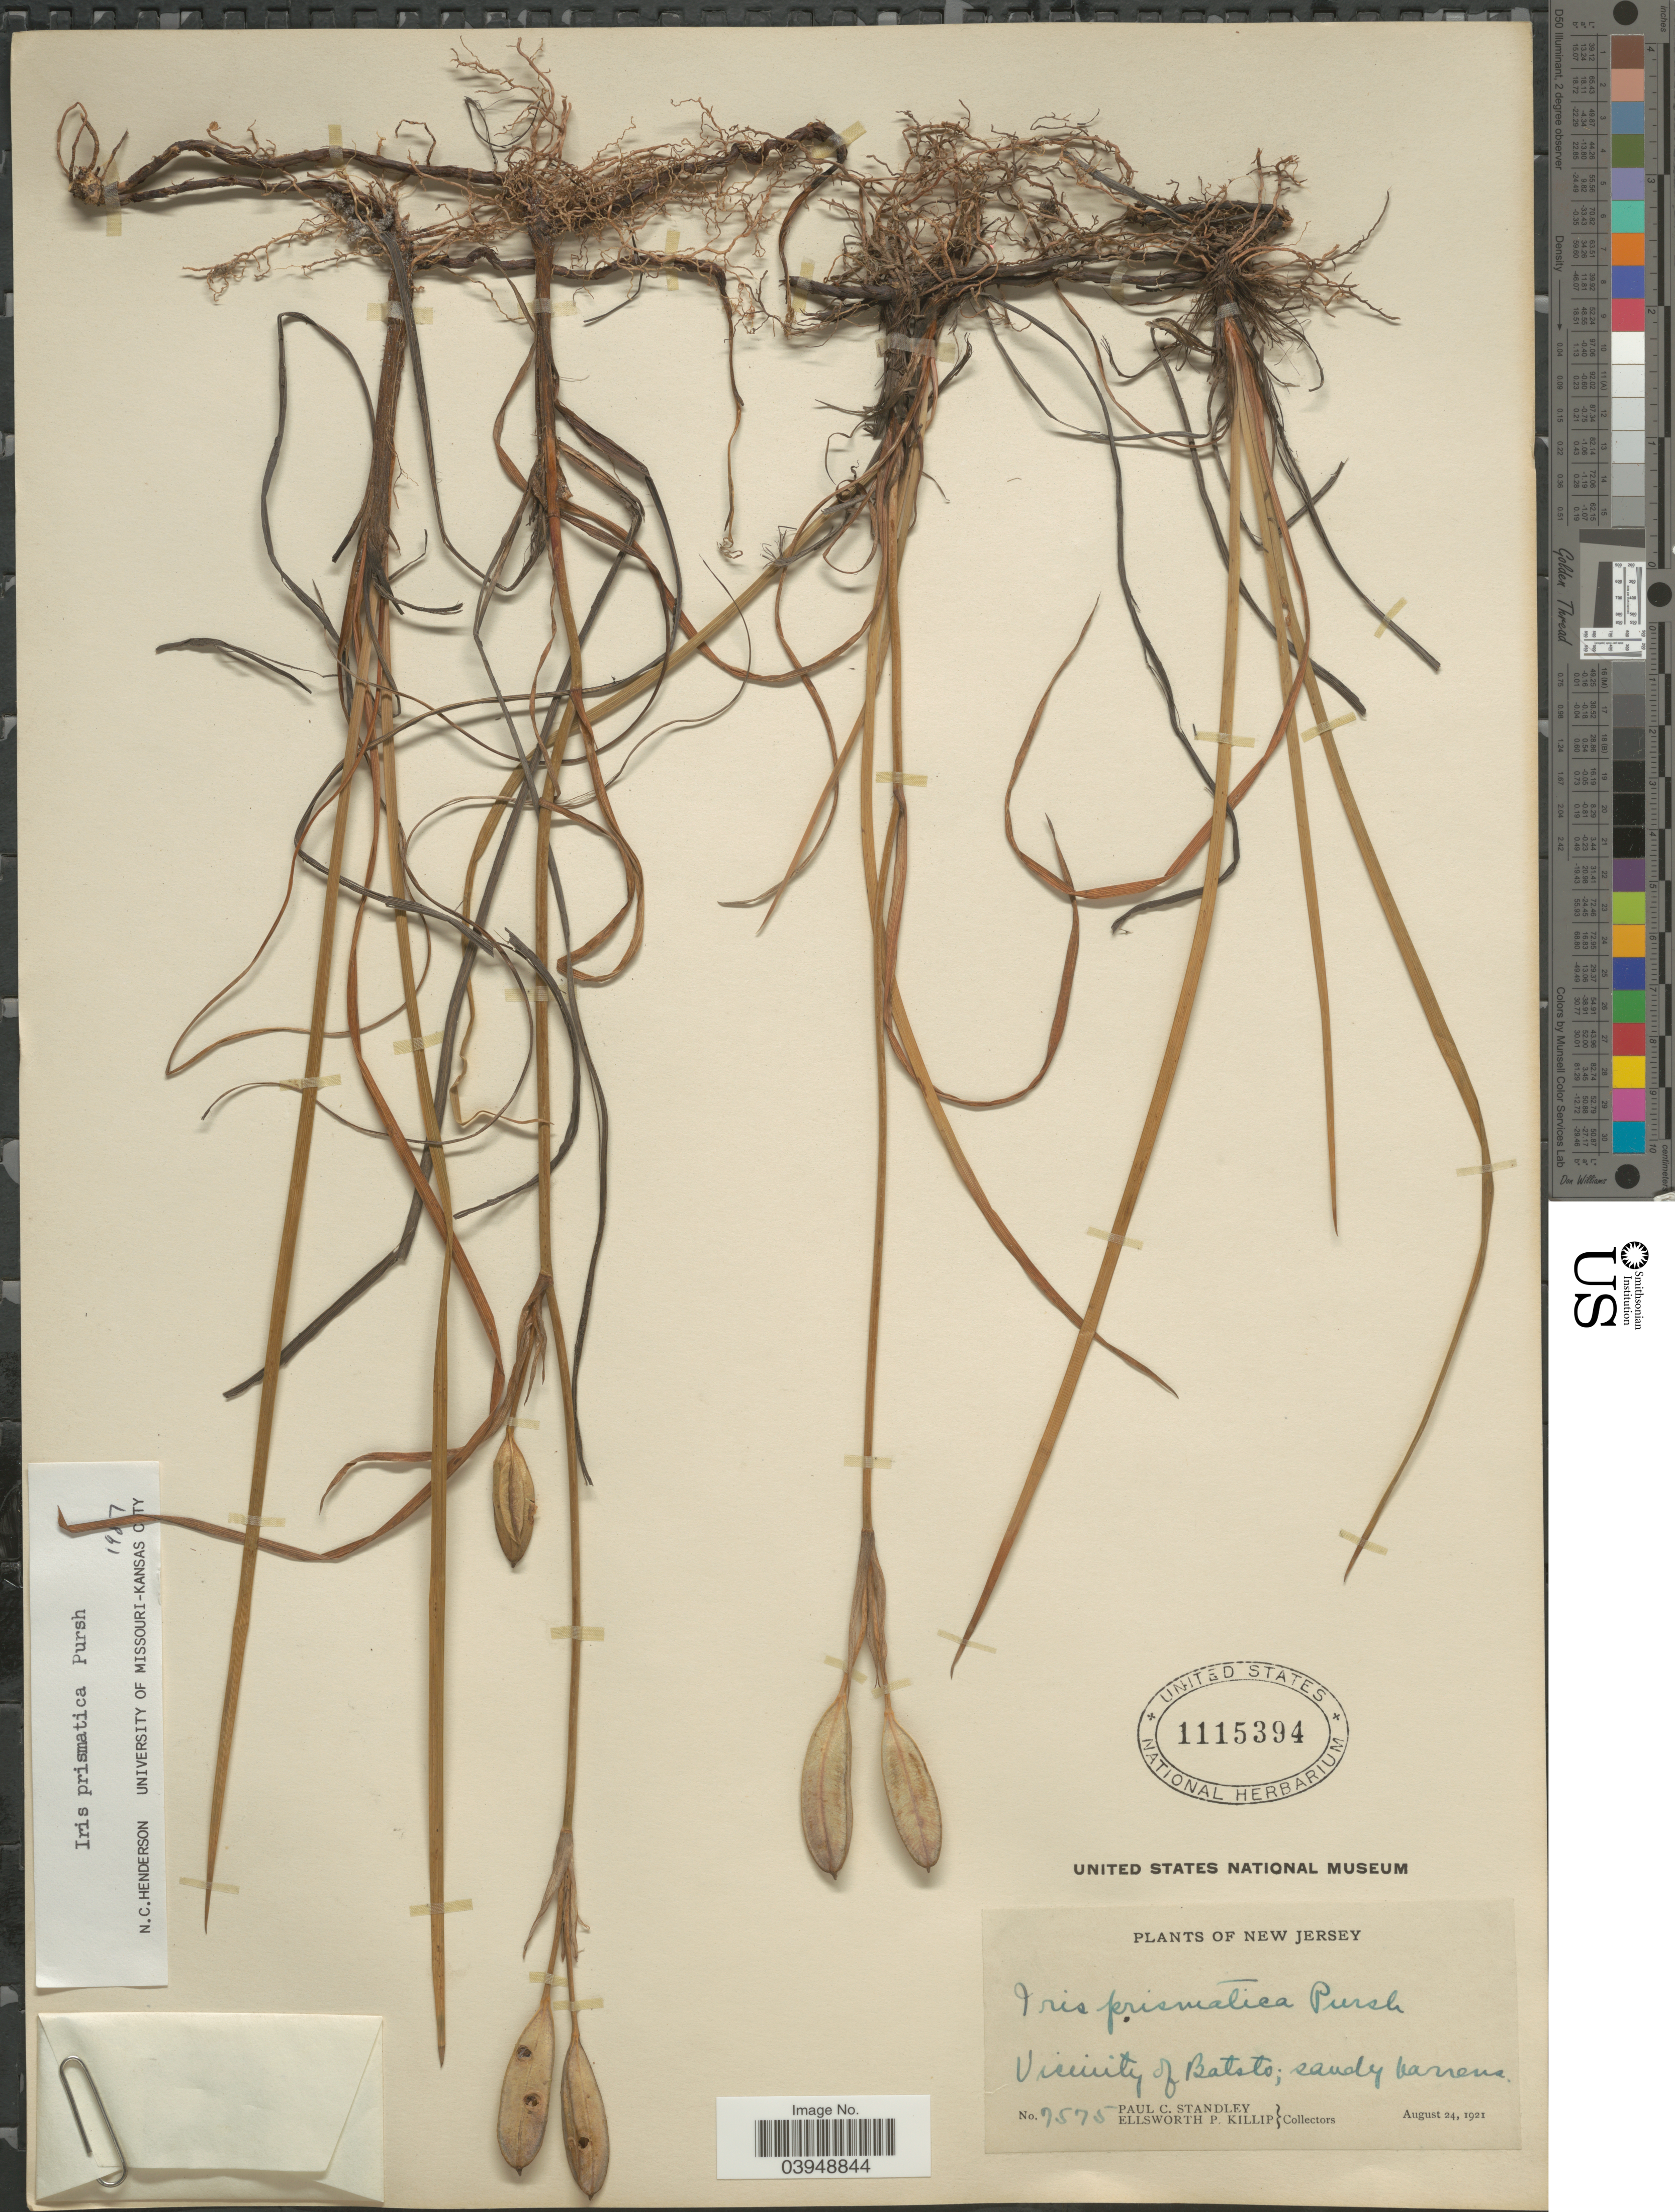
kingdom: Plantae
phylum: Tracheophyta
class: Liliopsida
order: Asparagales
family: Iridaceae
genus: Iris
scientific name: Iris prismatica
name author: Pursh ex Ker Gawl.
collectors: P. C. Standley & E. P. Killip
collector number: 7575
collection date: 1921-08-24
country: United States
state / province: New Jersey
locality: Vicinity of Batsto.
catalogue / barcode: US 1115394